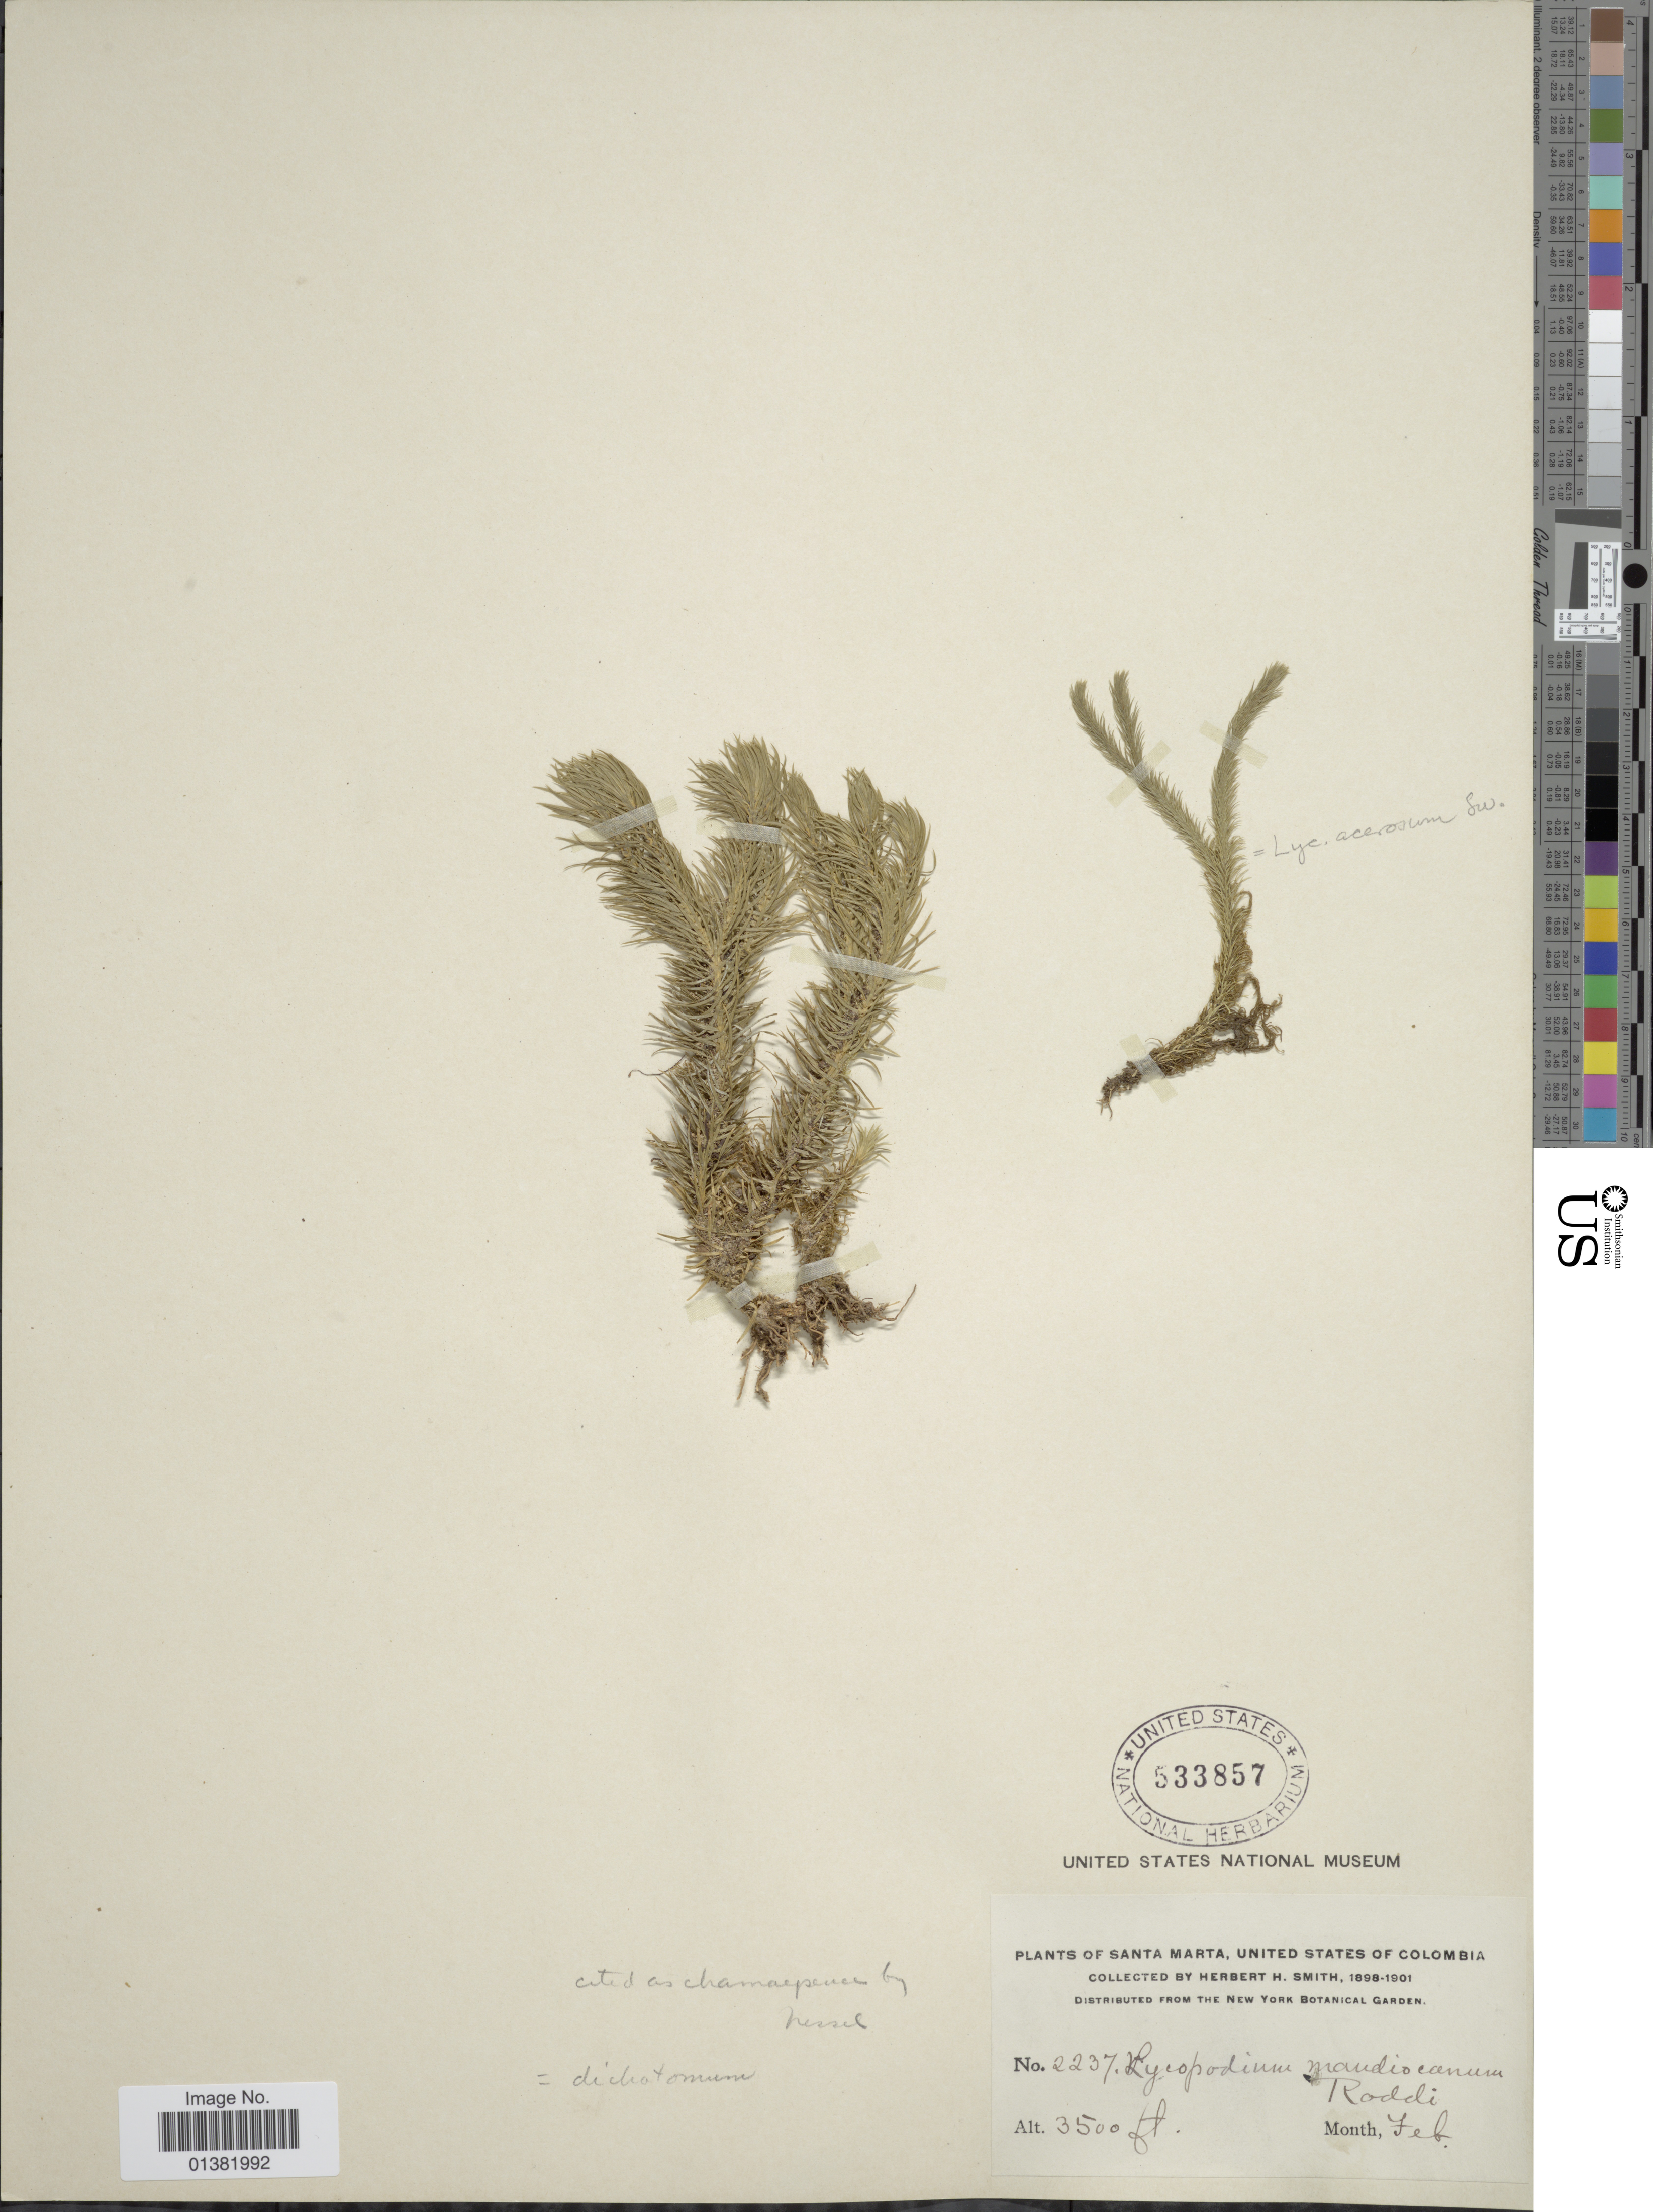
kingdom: Plantae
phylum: Tracheophyta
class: Lycopodiopsida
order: Lycopodiales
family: Lycopodiaceae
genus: Phlegmariurus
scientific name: Phlegmariurus dichotomus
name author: (Jacq.) W.H. Wagner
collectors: H. H. Smith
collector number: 2237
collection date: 1898-02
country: Colombia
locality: Santa Marta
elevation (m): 1067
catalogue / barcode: US 533857